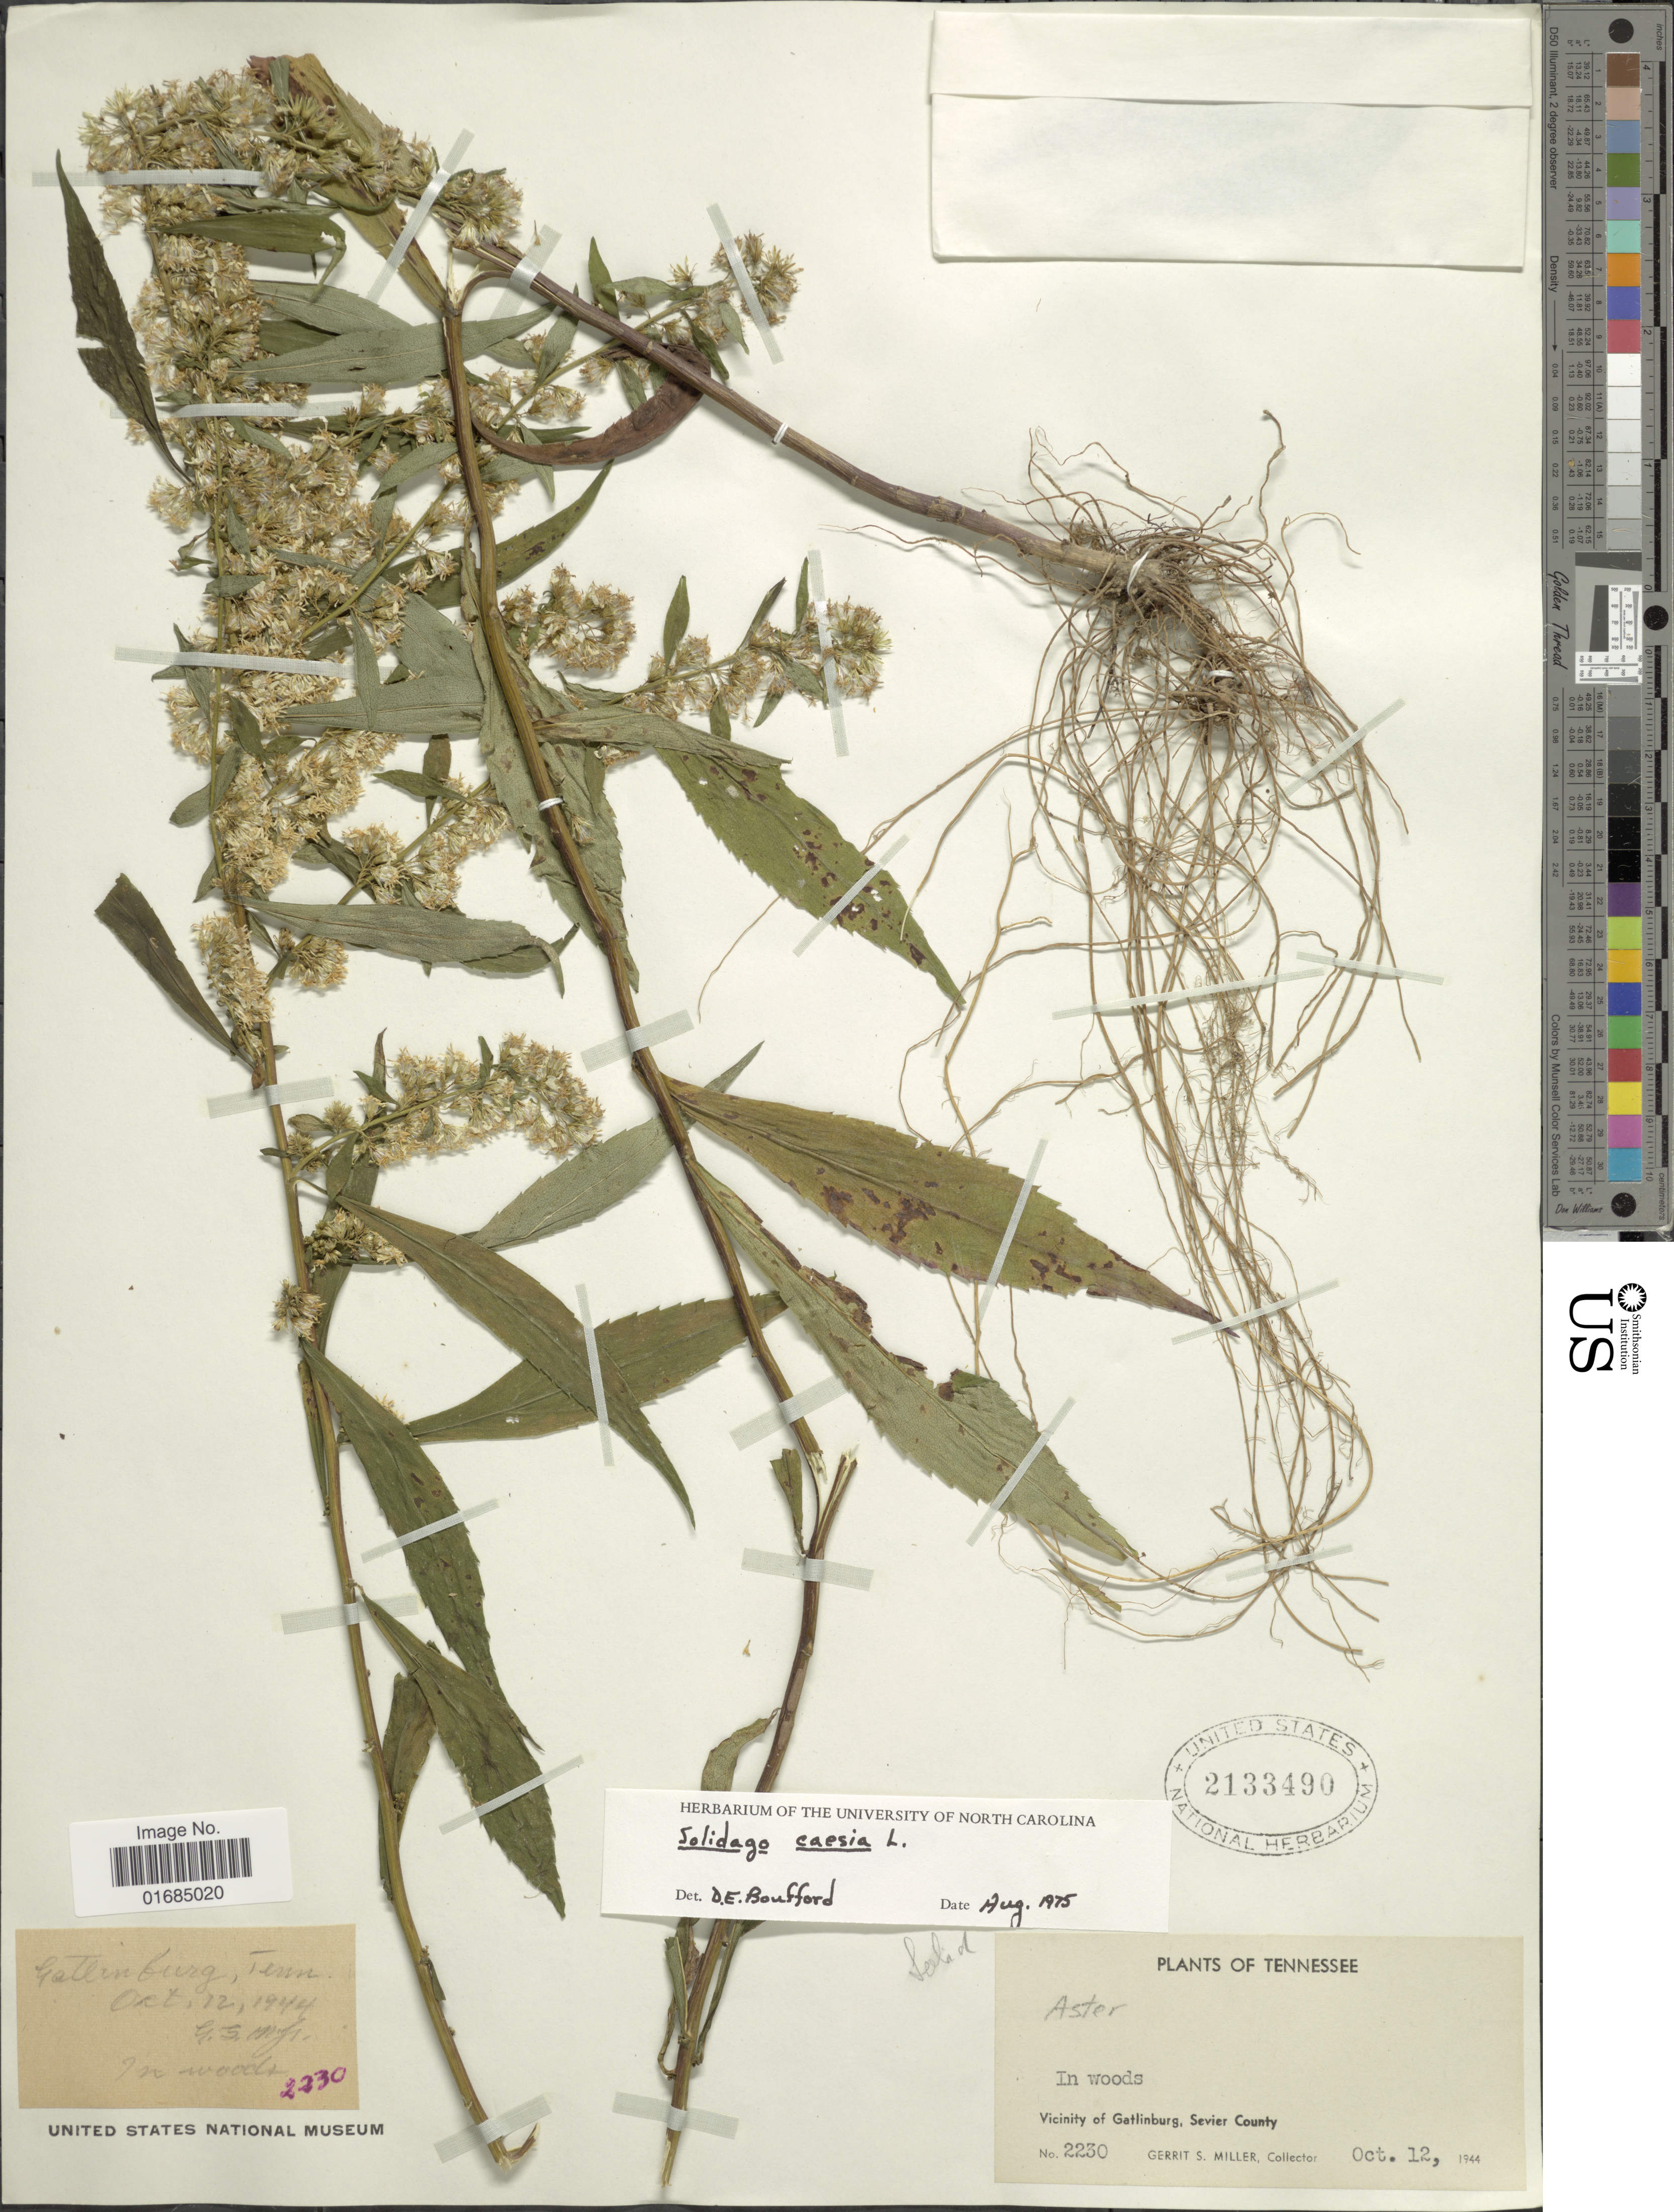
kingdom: Plantae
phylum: Tracheophyta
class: Magnoliopsida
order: Asterales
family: Asteraceae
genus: Solidago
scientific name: Solidago caesia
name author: L.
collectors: G. S. Miller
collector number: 2230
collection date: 1944-10-12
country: United States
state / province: Tennessee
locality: In woods, Vicinity of Gatlingburg ,Servier County.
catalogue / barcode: US 2133490